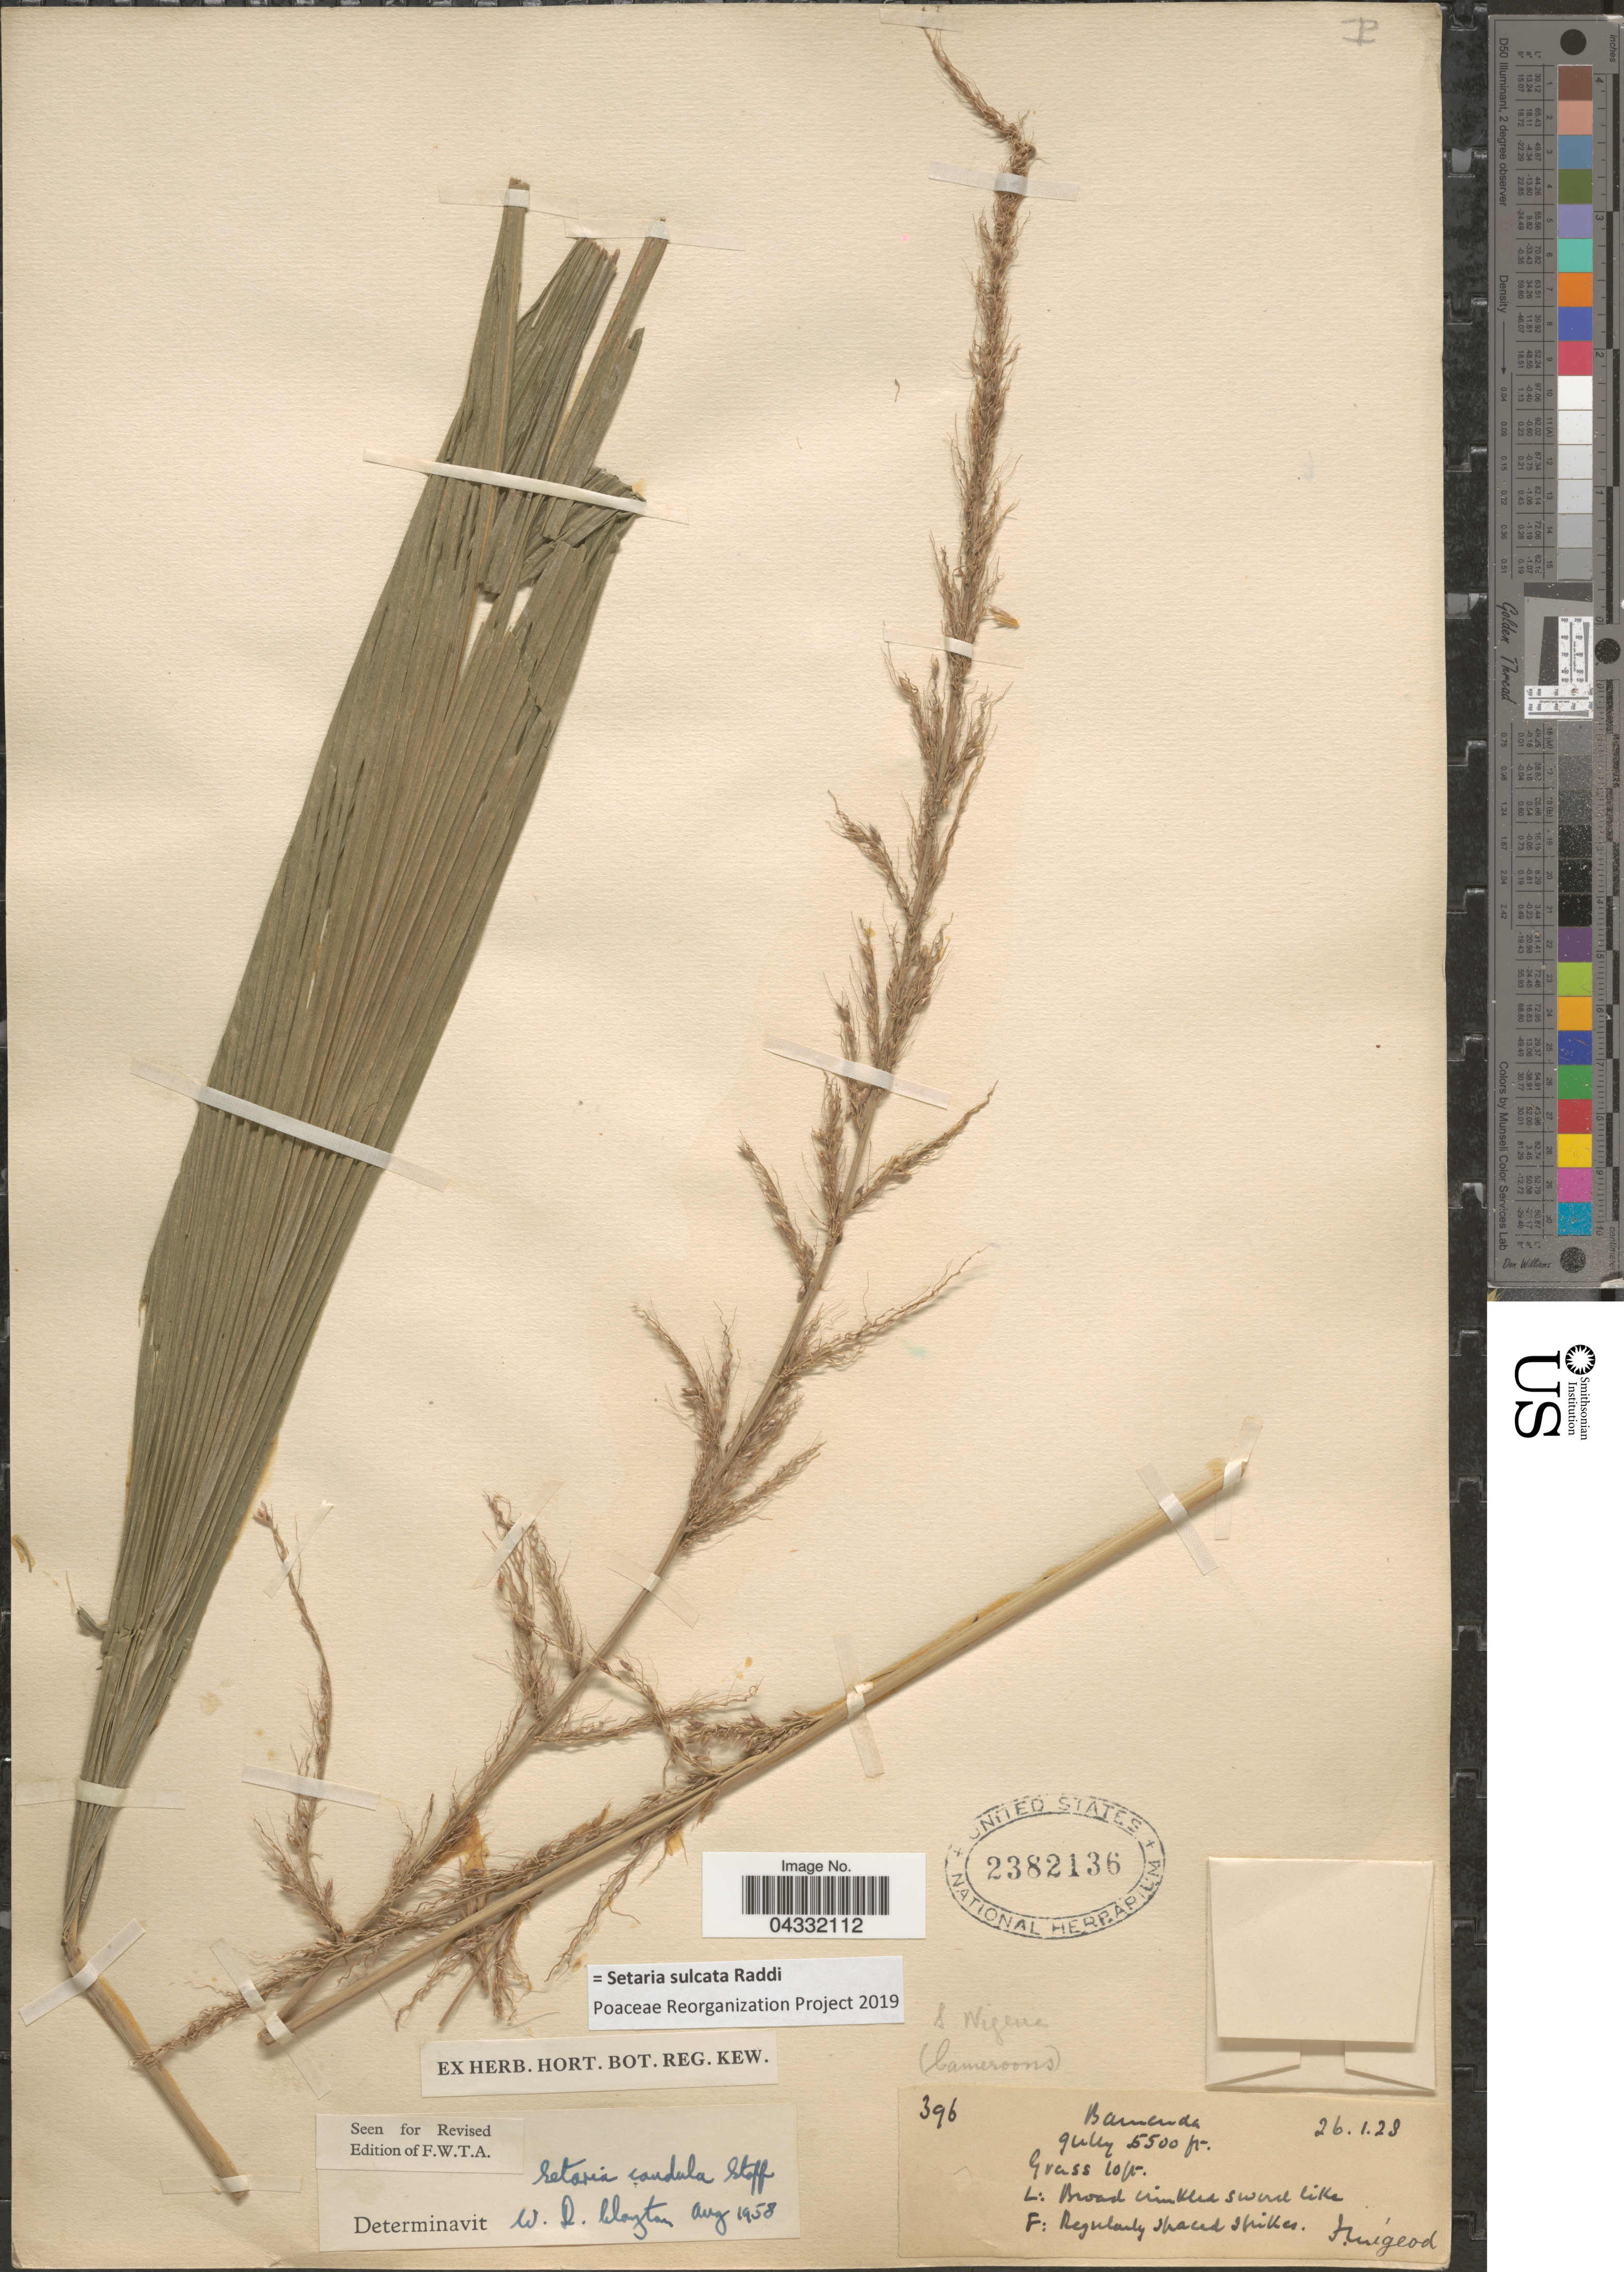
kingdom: Plantae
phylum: Tracheophyta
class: Liliopsida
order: Poales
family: Poaceae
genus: Setaria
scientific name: Setaria sulcata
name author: Raddi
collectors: J. Migeod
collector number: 396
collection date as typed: Transcribed d/m/y: 26/1/28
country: Cameroon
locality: S. Nigeria (Cameroons). Bamenda.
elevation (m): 1676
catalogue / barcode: US 2382136